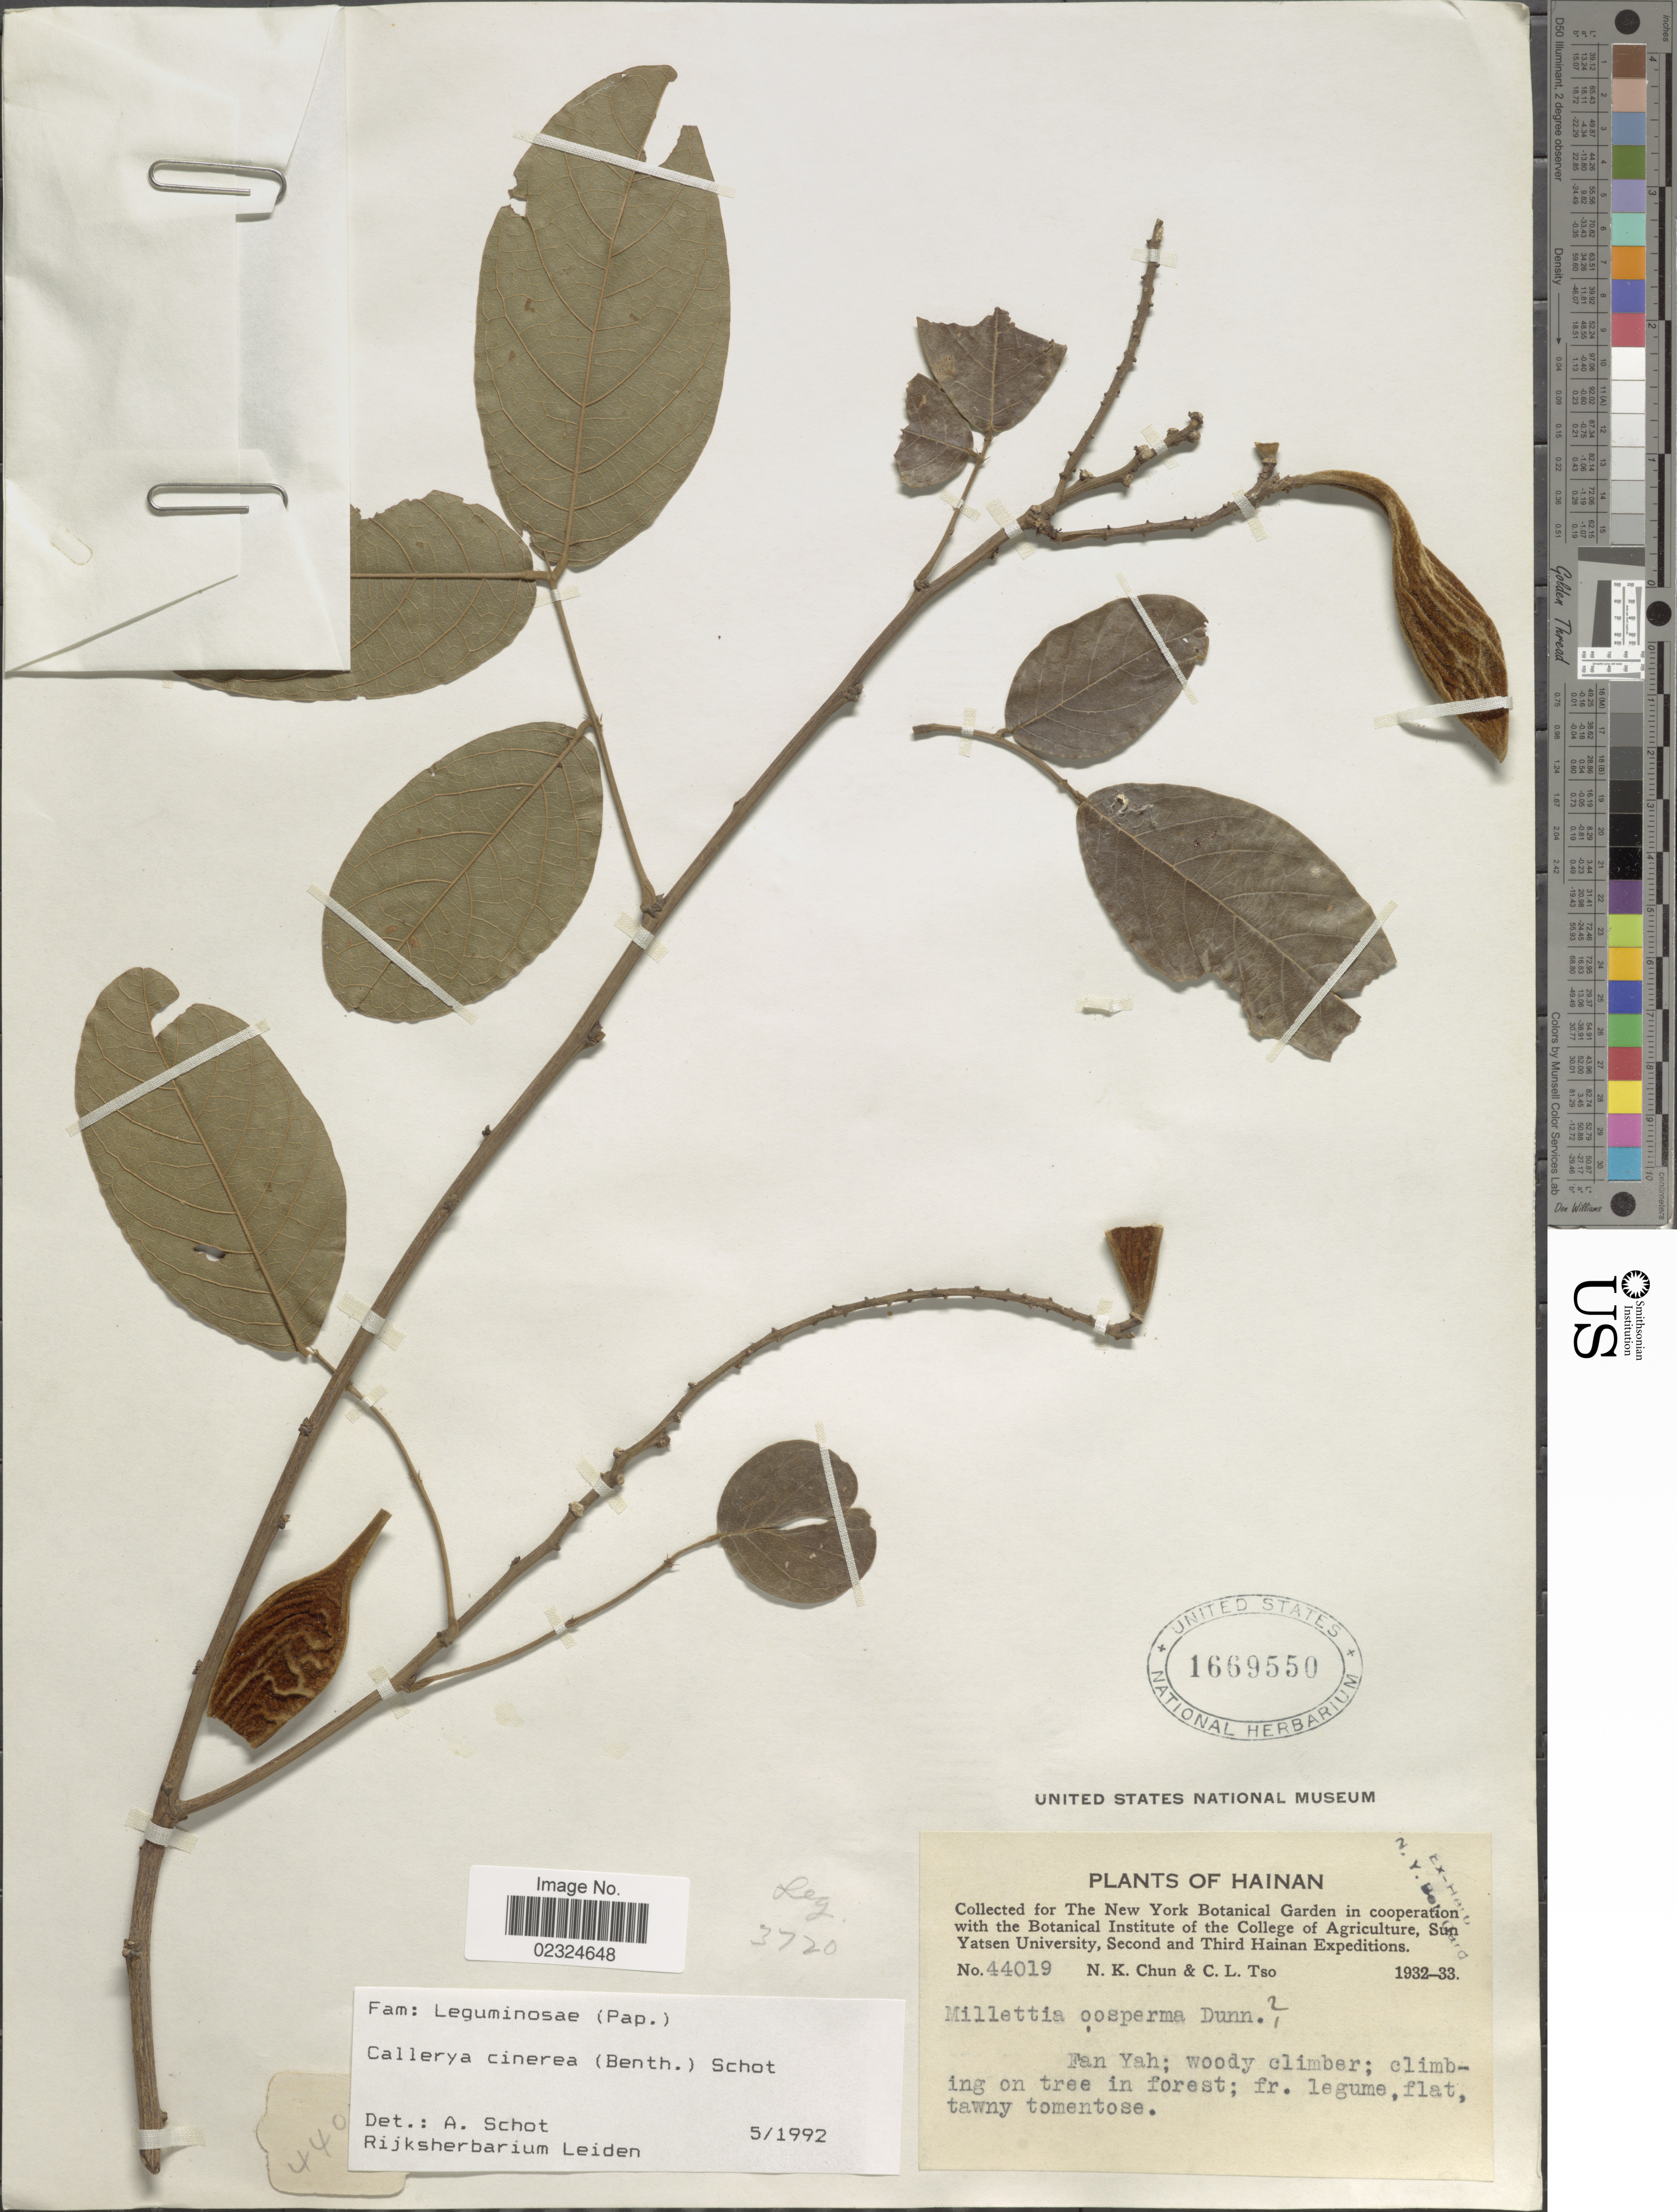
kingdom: Plantae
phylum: Tracheophyta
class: Magnoliopsida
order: Fabales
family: Fabaceae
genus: Callerya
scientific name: Callerya cinerea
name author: (Benth.) Schot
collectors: N. K. Chun & C. Tso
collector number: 44019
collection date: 1932/1933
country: China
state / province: Hainan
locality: Fan Yah, Hainan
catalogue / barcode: US 1669550